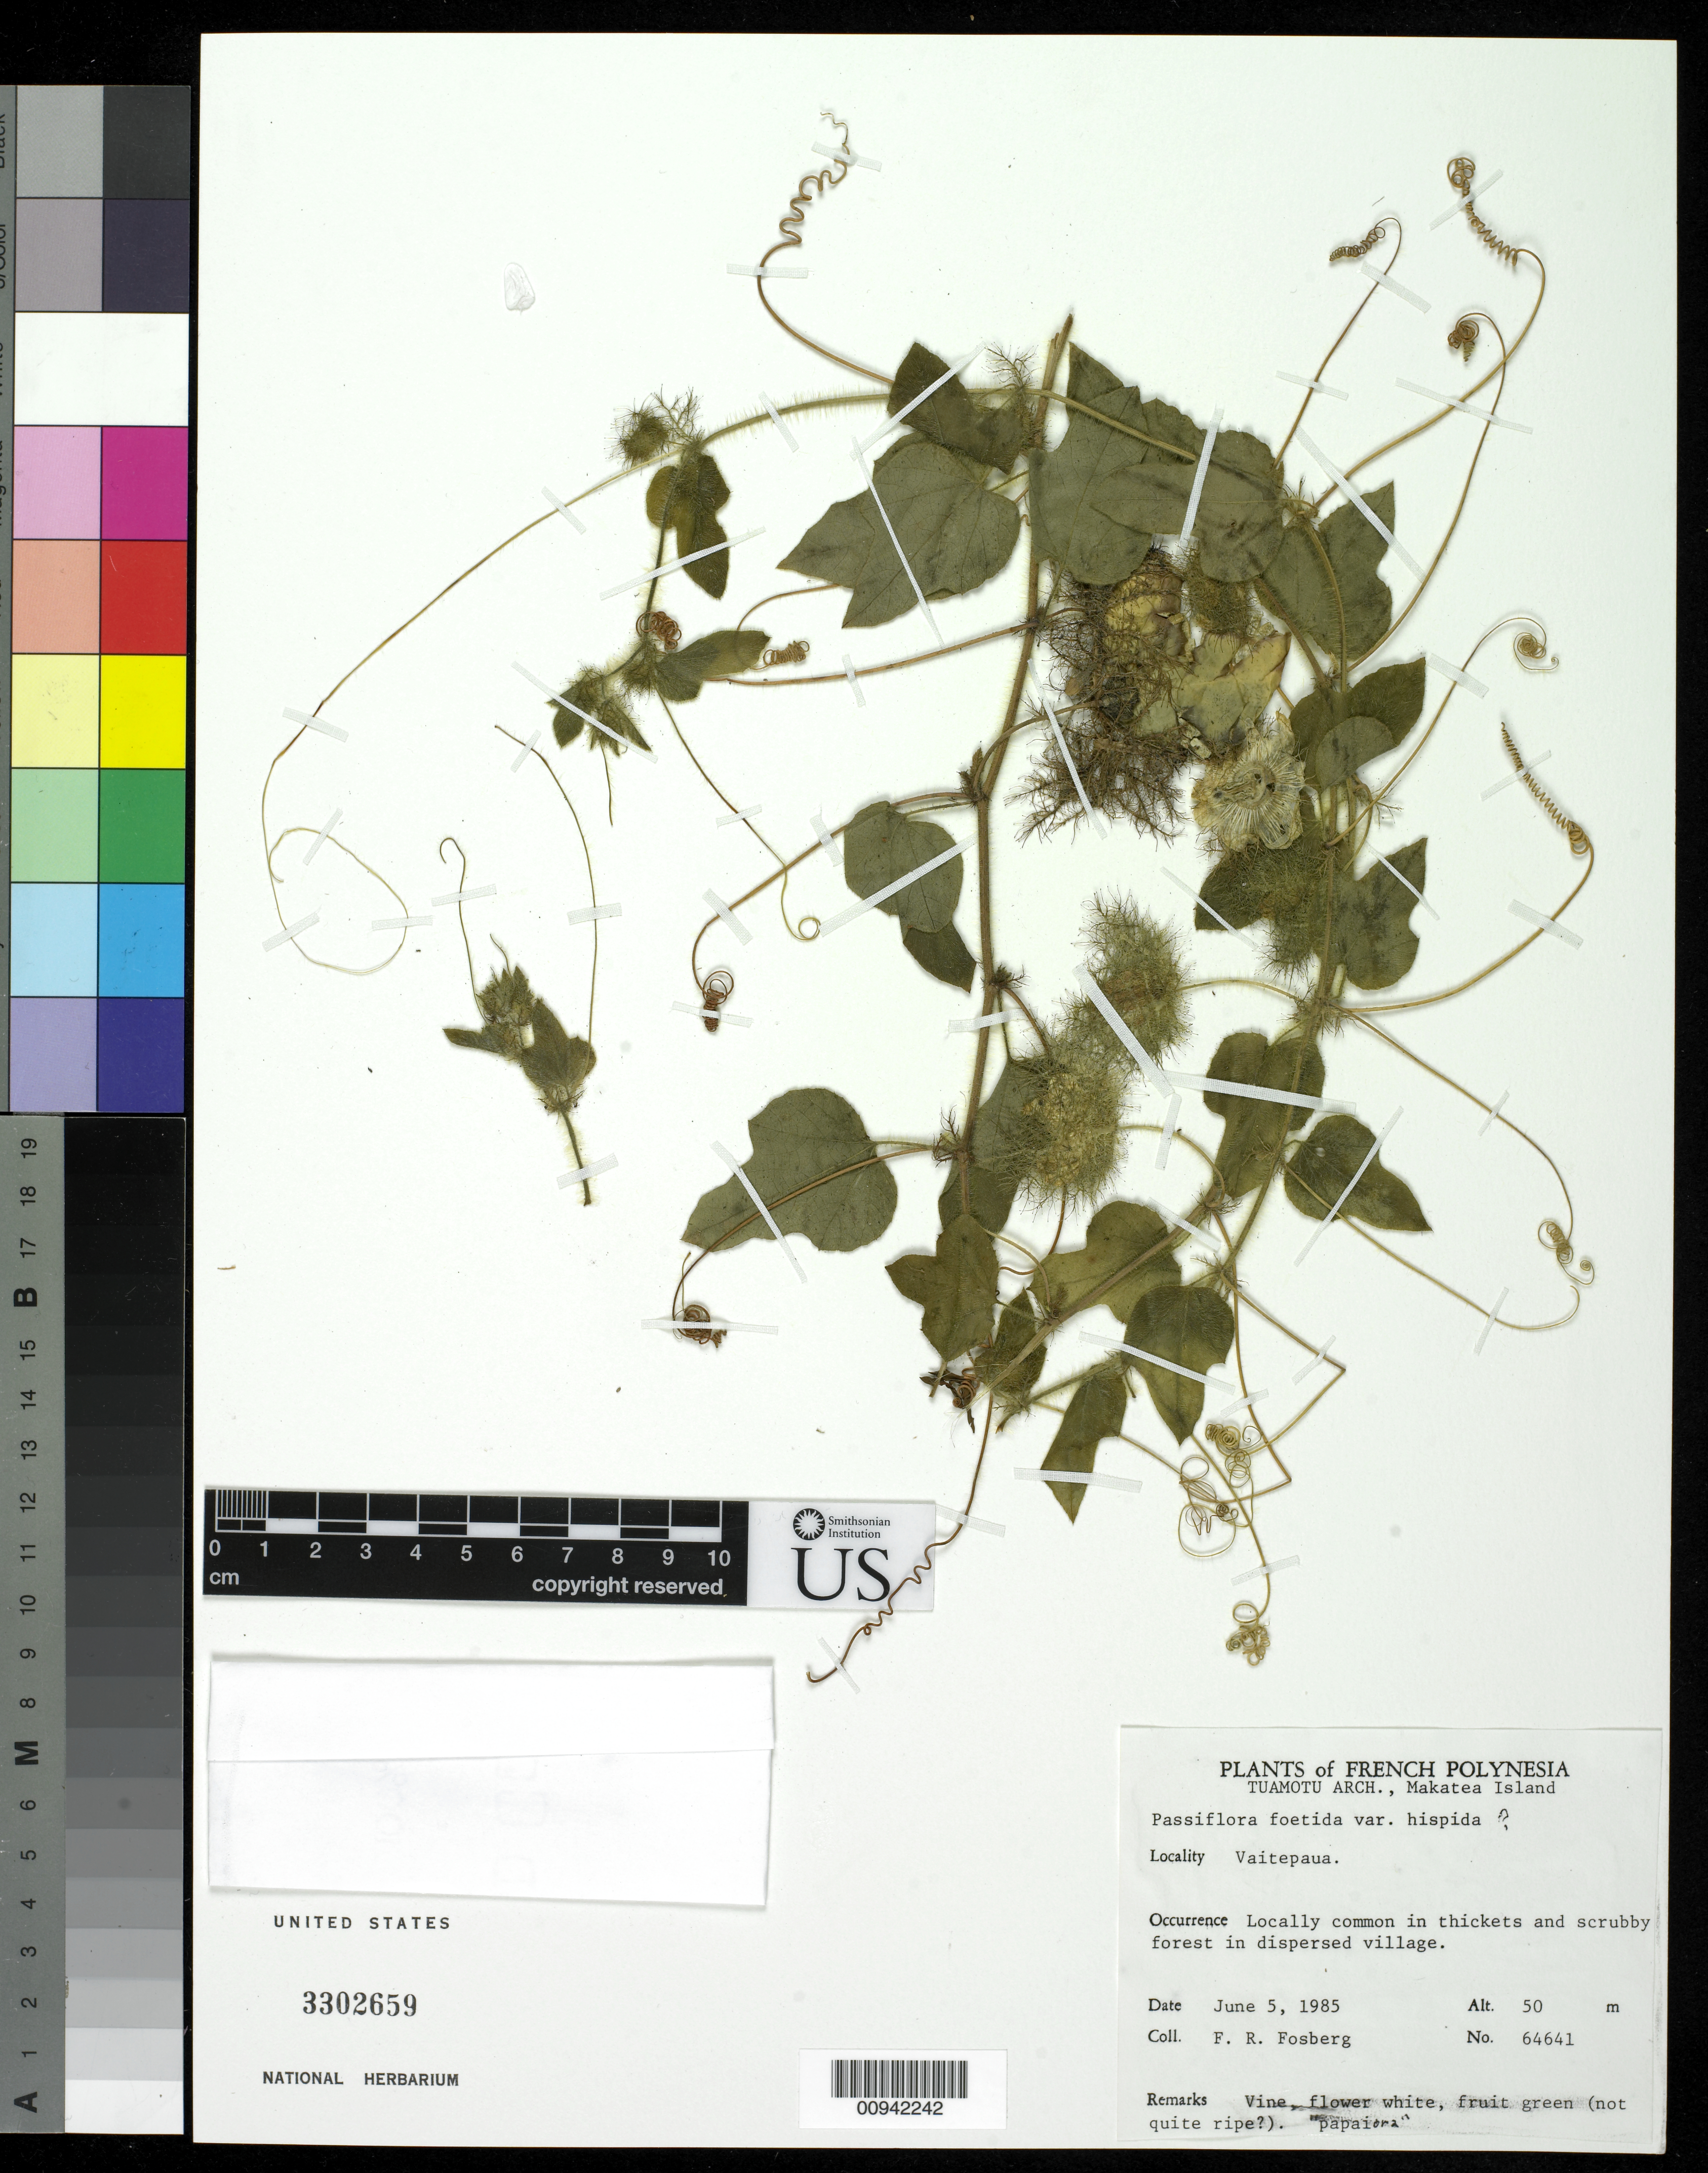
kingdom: Plantae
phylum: Tracheophyta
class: Magnoliopsida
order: Malpighiales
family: Passifloraceae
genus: Passiflora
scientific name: Passiflora foetida var. hispida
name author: (DC. ex Triana & Planch.) Killip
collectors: F. R. Fosberg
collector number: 64641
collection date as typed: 05 Jun 1985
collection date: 1985-06-05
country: French Polynesia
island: Makatea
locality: Vaitepaua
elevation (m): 50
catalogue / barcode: US 3302659